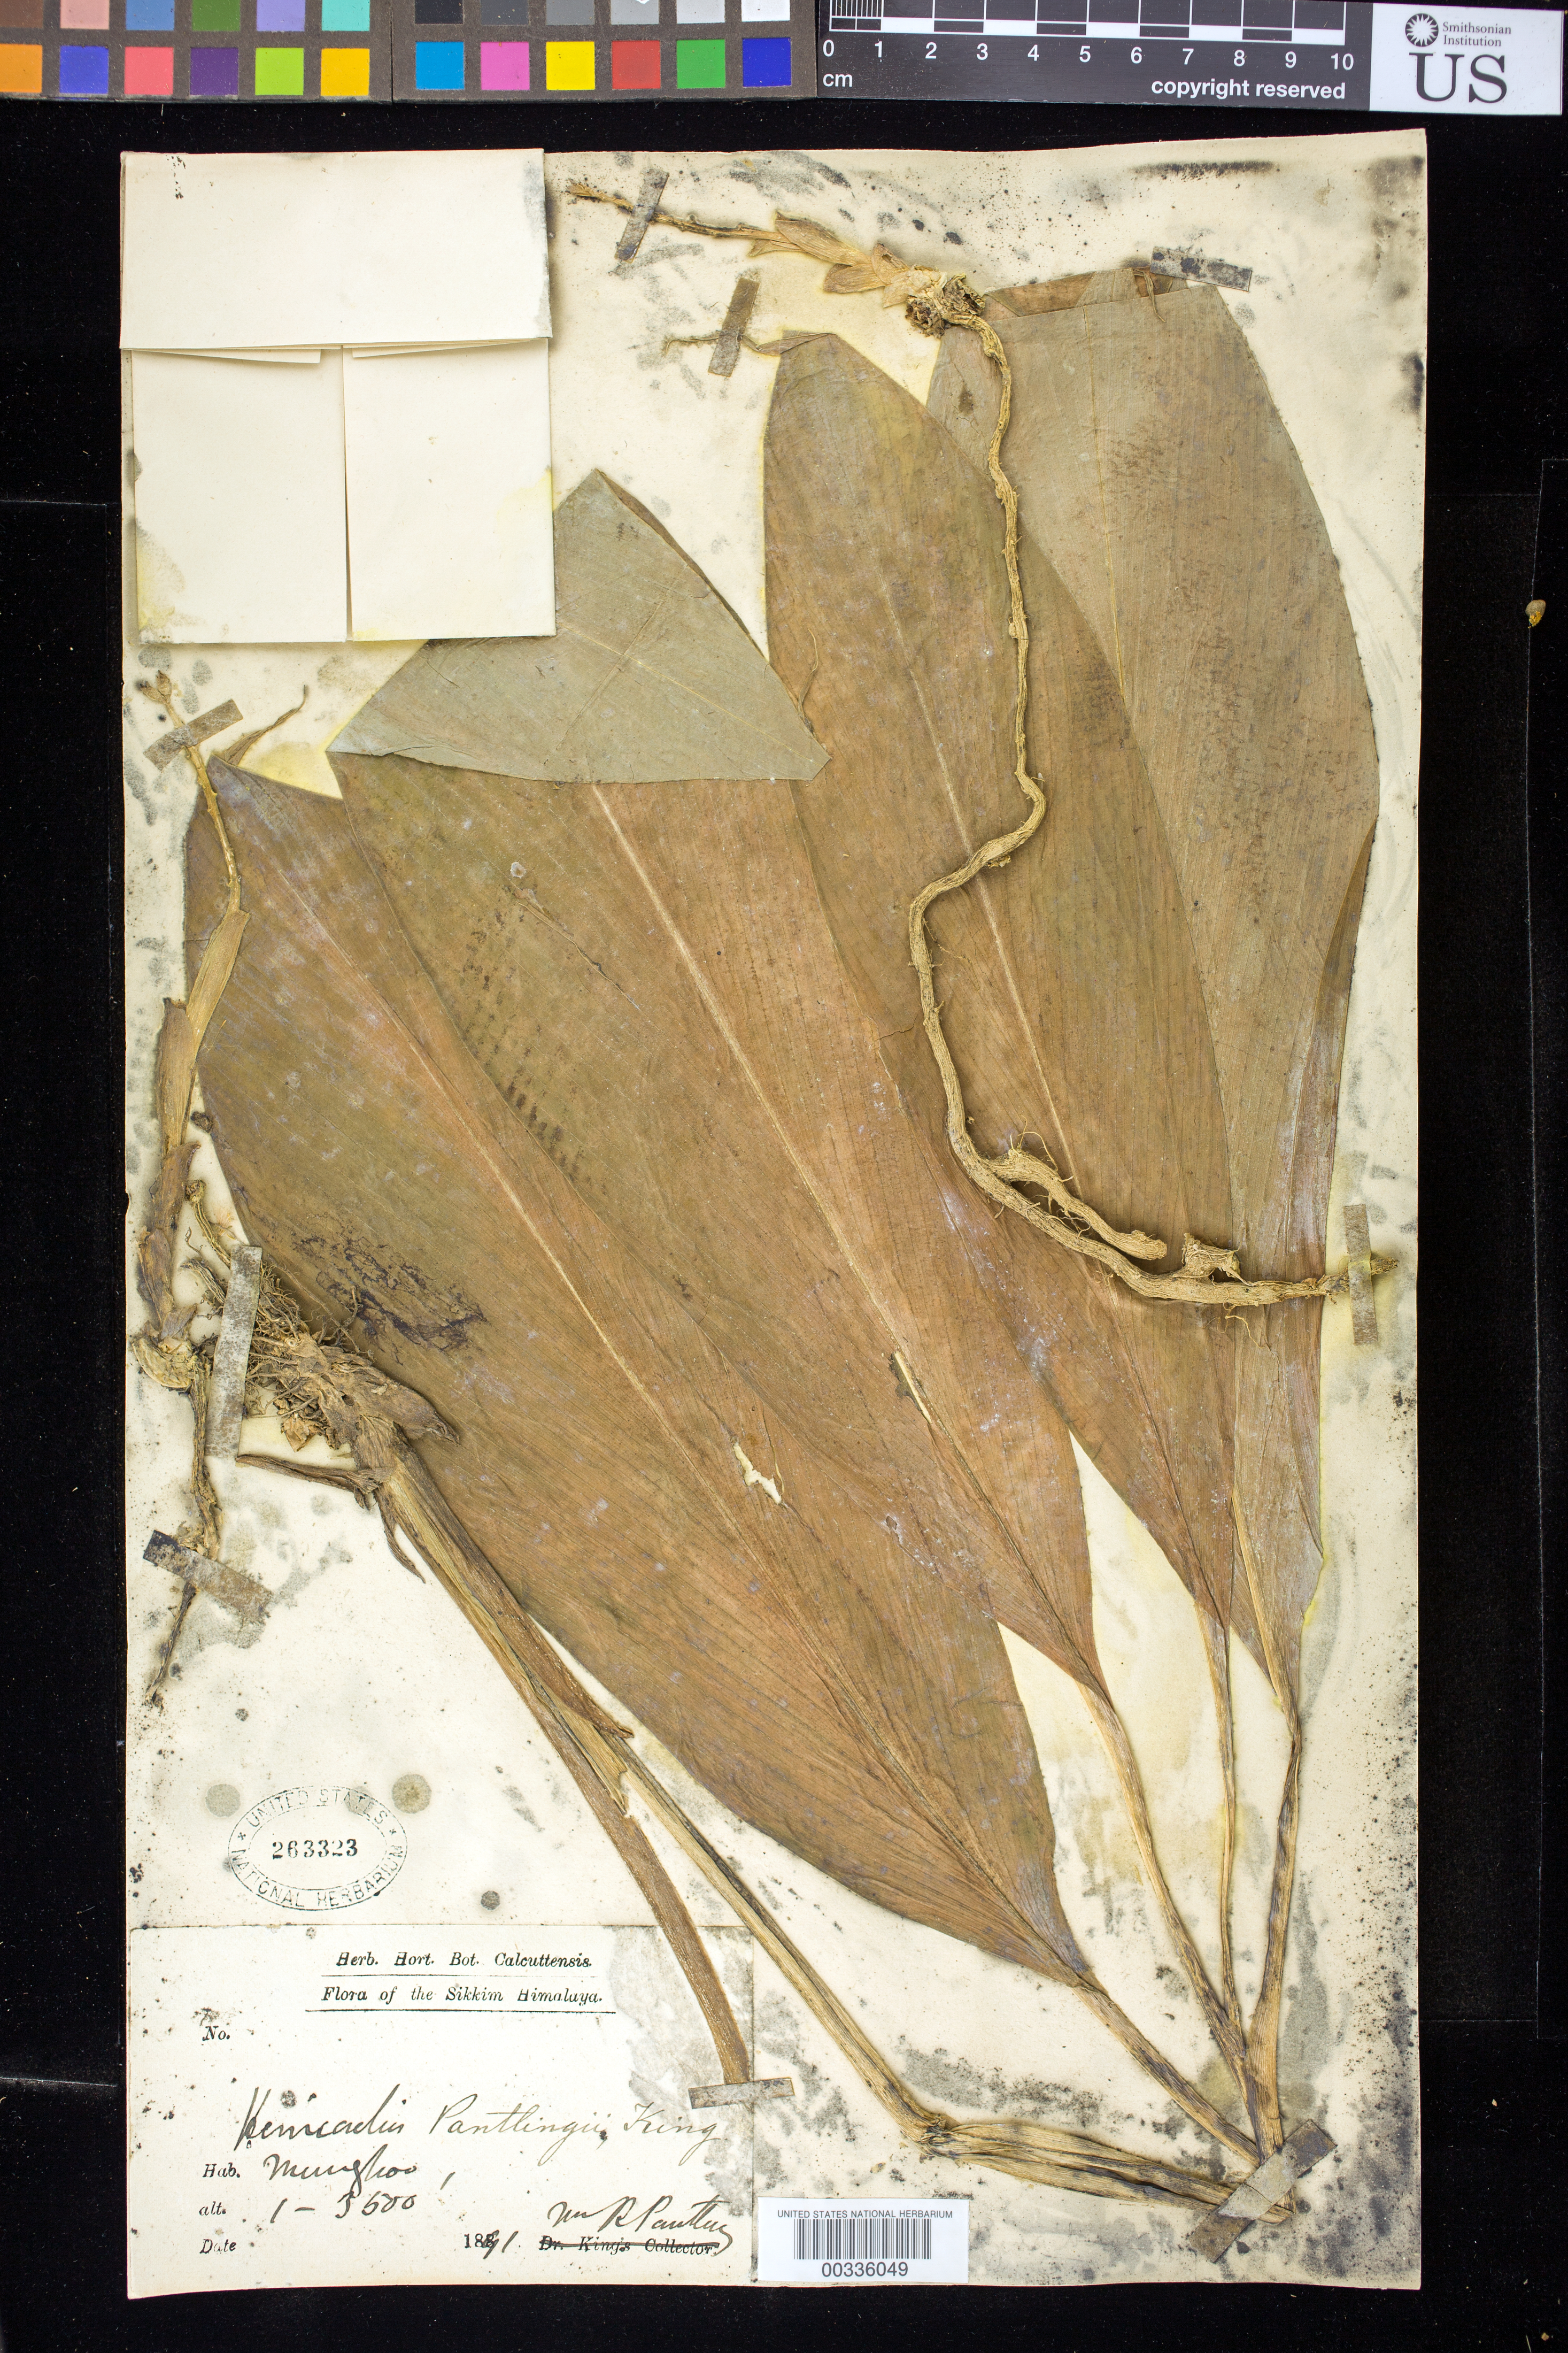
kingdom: Plantae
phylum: Tracheophyta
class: Liliopsida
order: Zingiberales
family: Zingiberaceae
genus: Hemiorchis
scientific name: Hemiorchis pantlingii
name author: King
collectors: R. Pantling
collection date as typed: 1891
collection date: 1891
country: India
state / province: Sikkim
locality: Flora of the sikkim himalaya, muighoo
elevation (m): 0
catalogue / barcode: US 263323